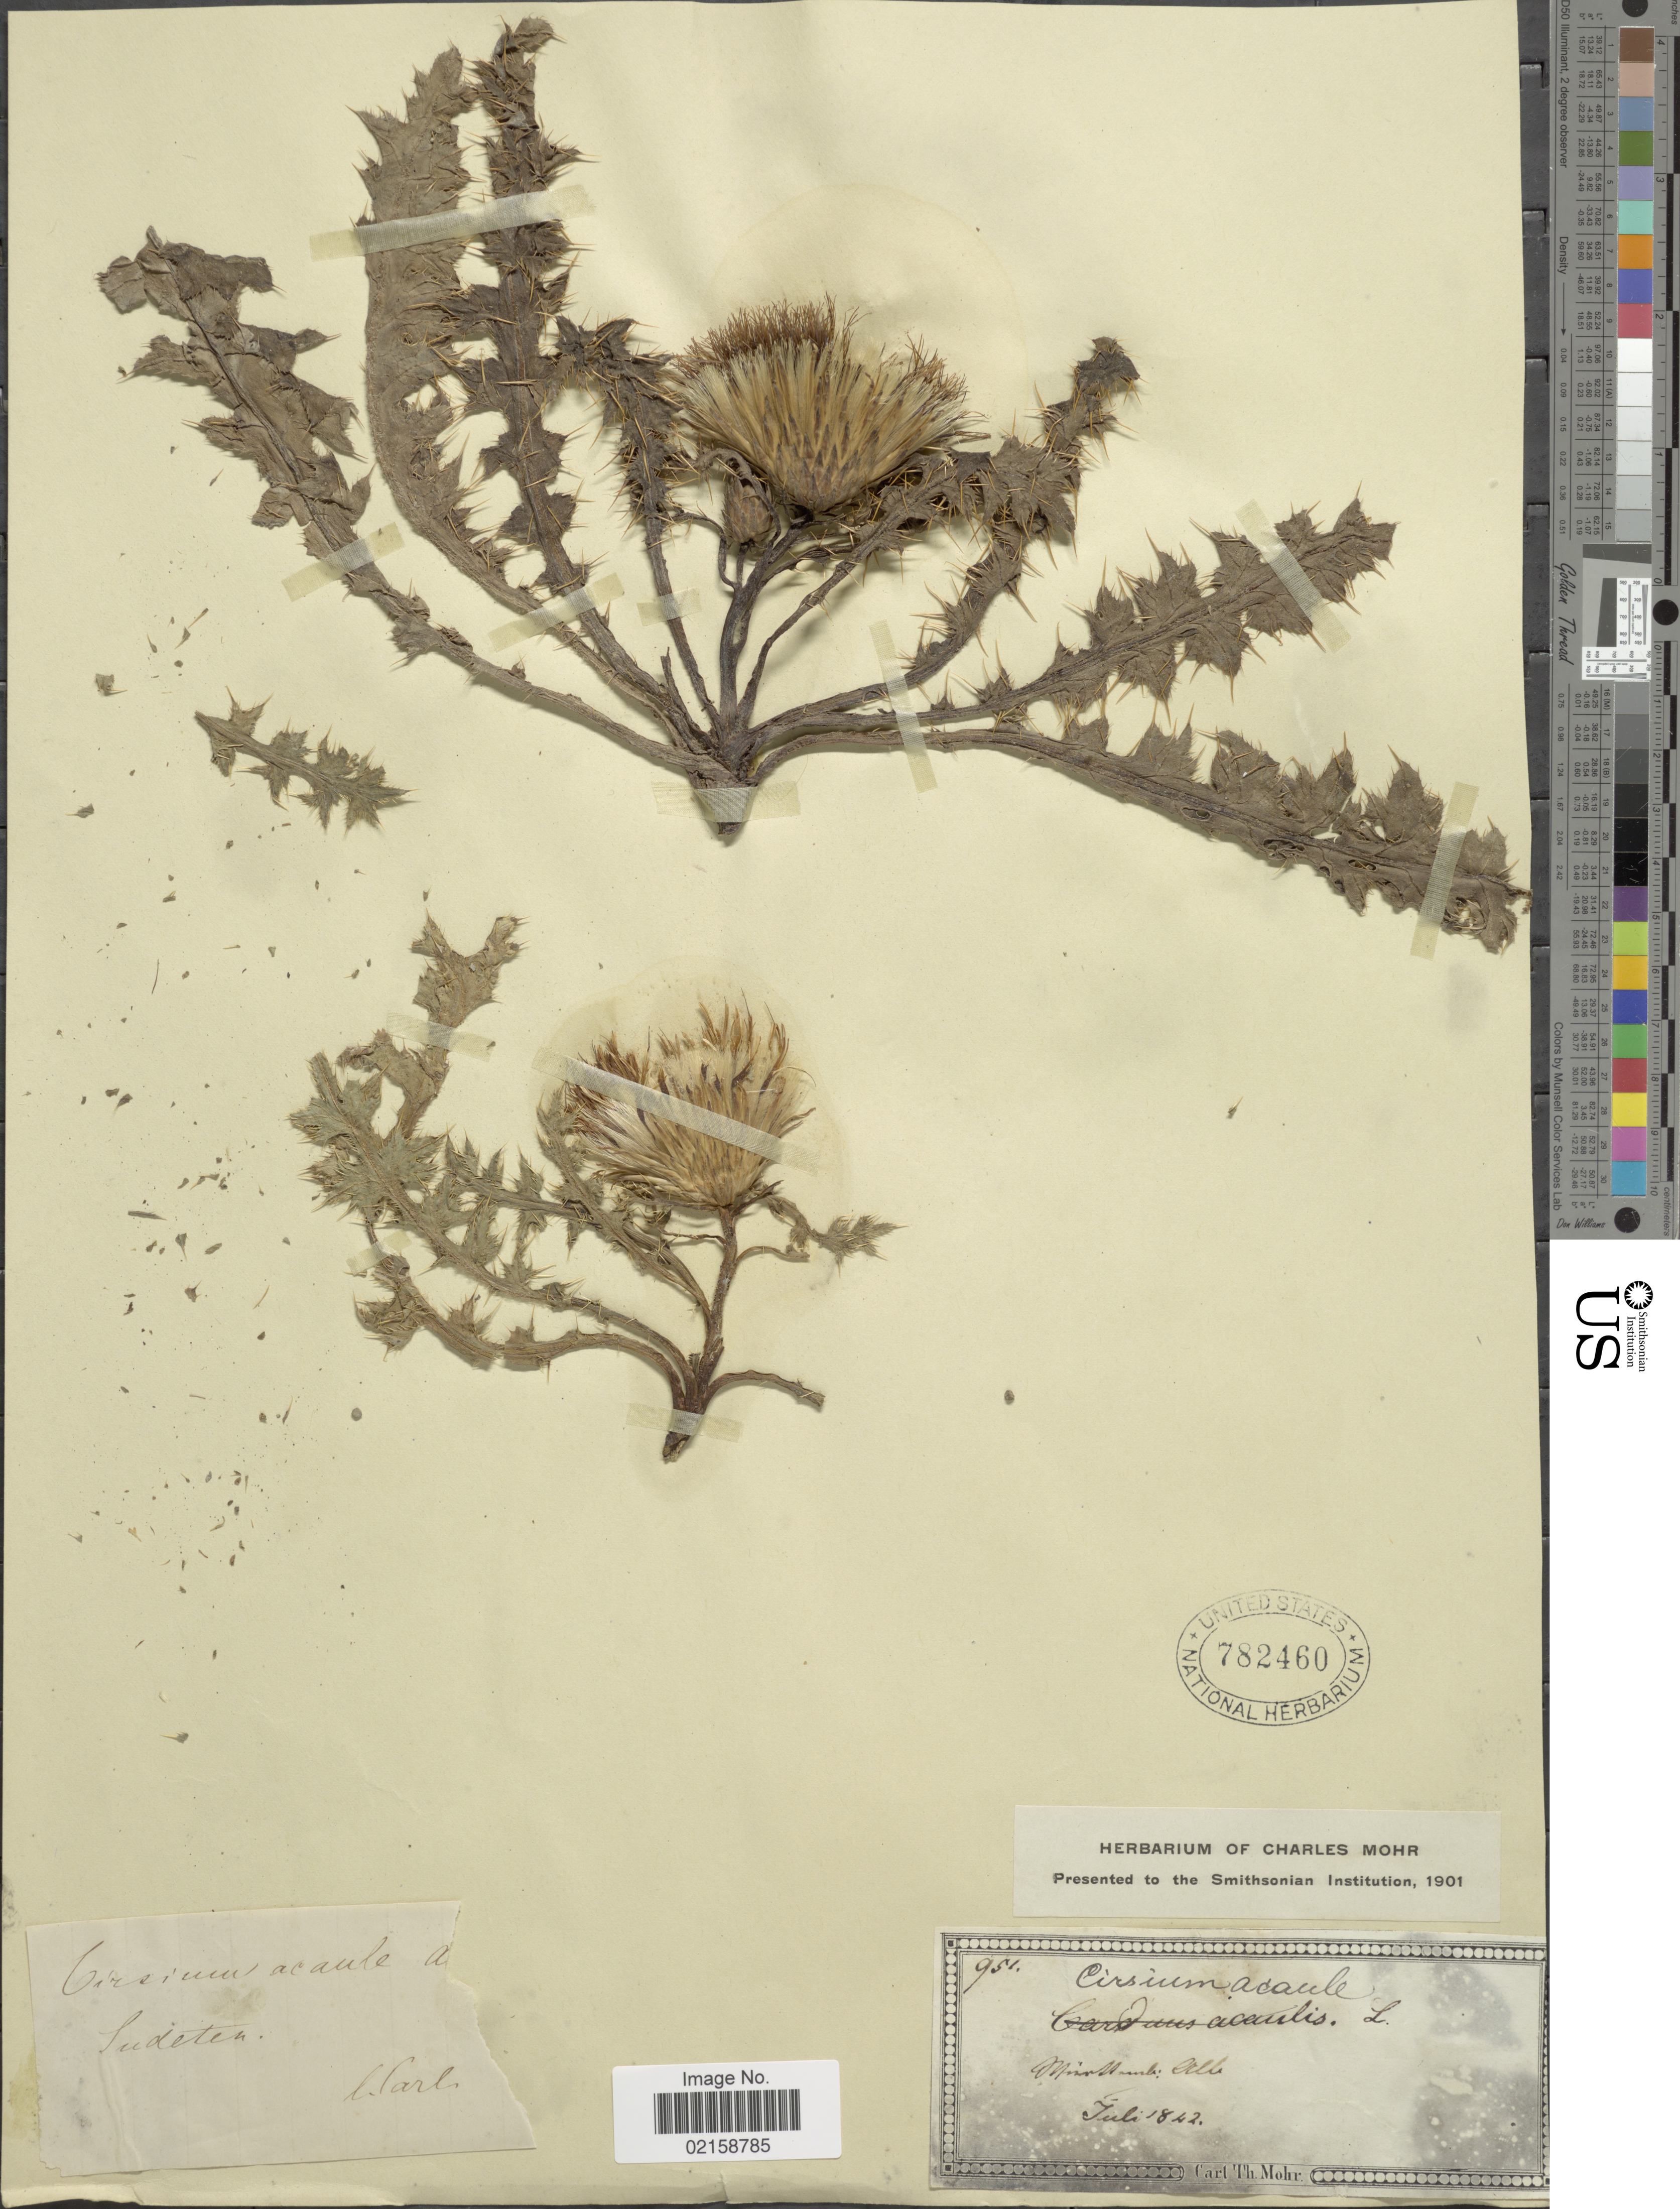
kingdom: Plantae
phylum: Tracheophyta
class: Magnoliopsida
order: Asterales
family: Asteraceae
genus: Cirsium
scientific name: Cirsium acaule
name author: (L.) Scop.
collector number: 951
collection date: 1842-07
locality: Sudeter, Miradbank: Arlb. [interpreted]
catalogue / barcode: US 782460